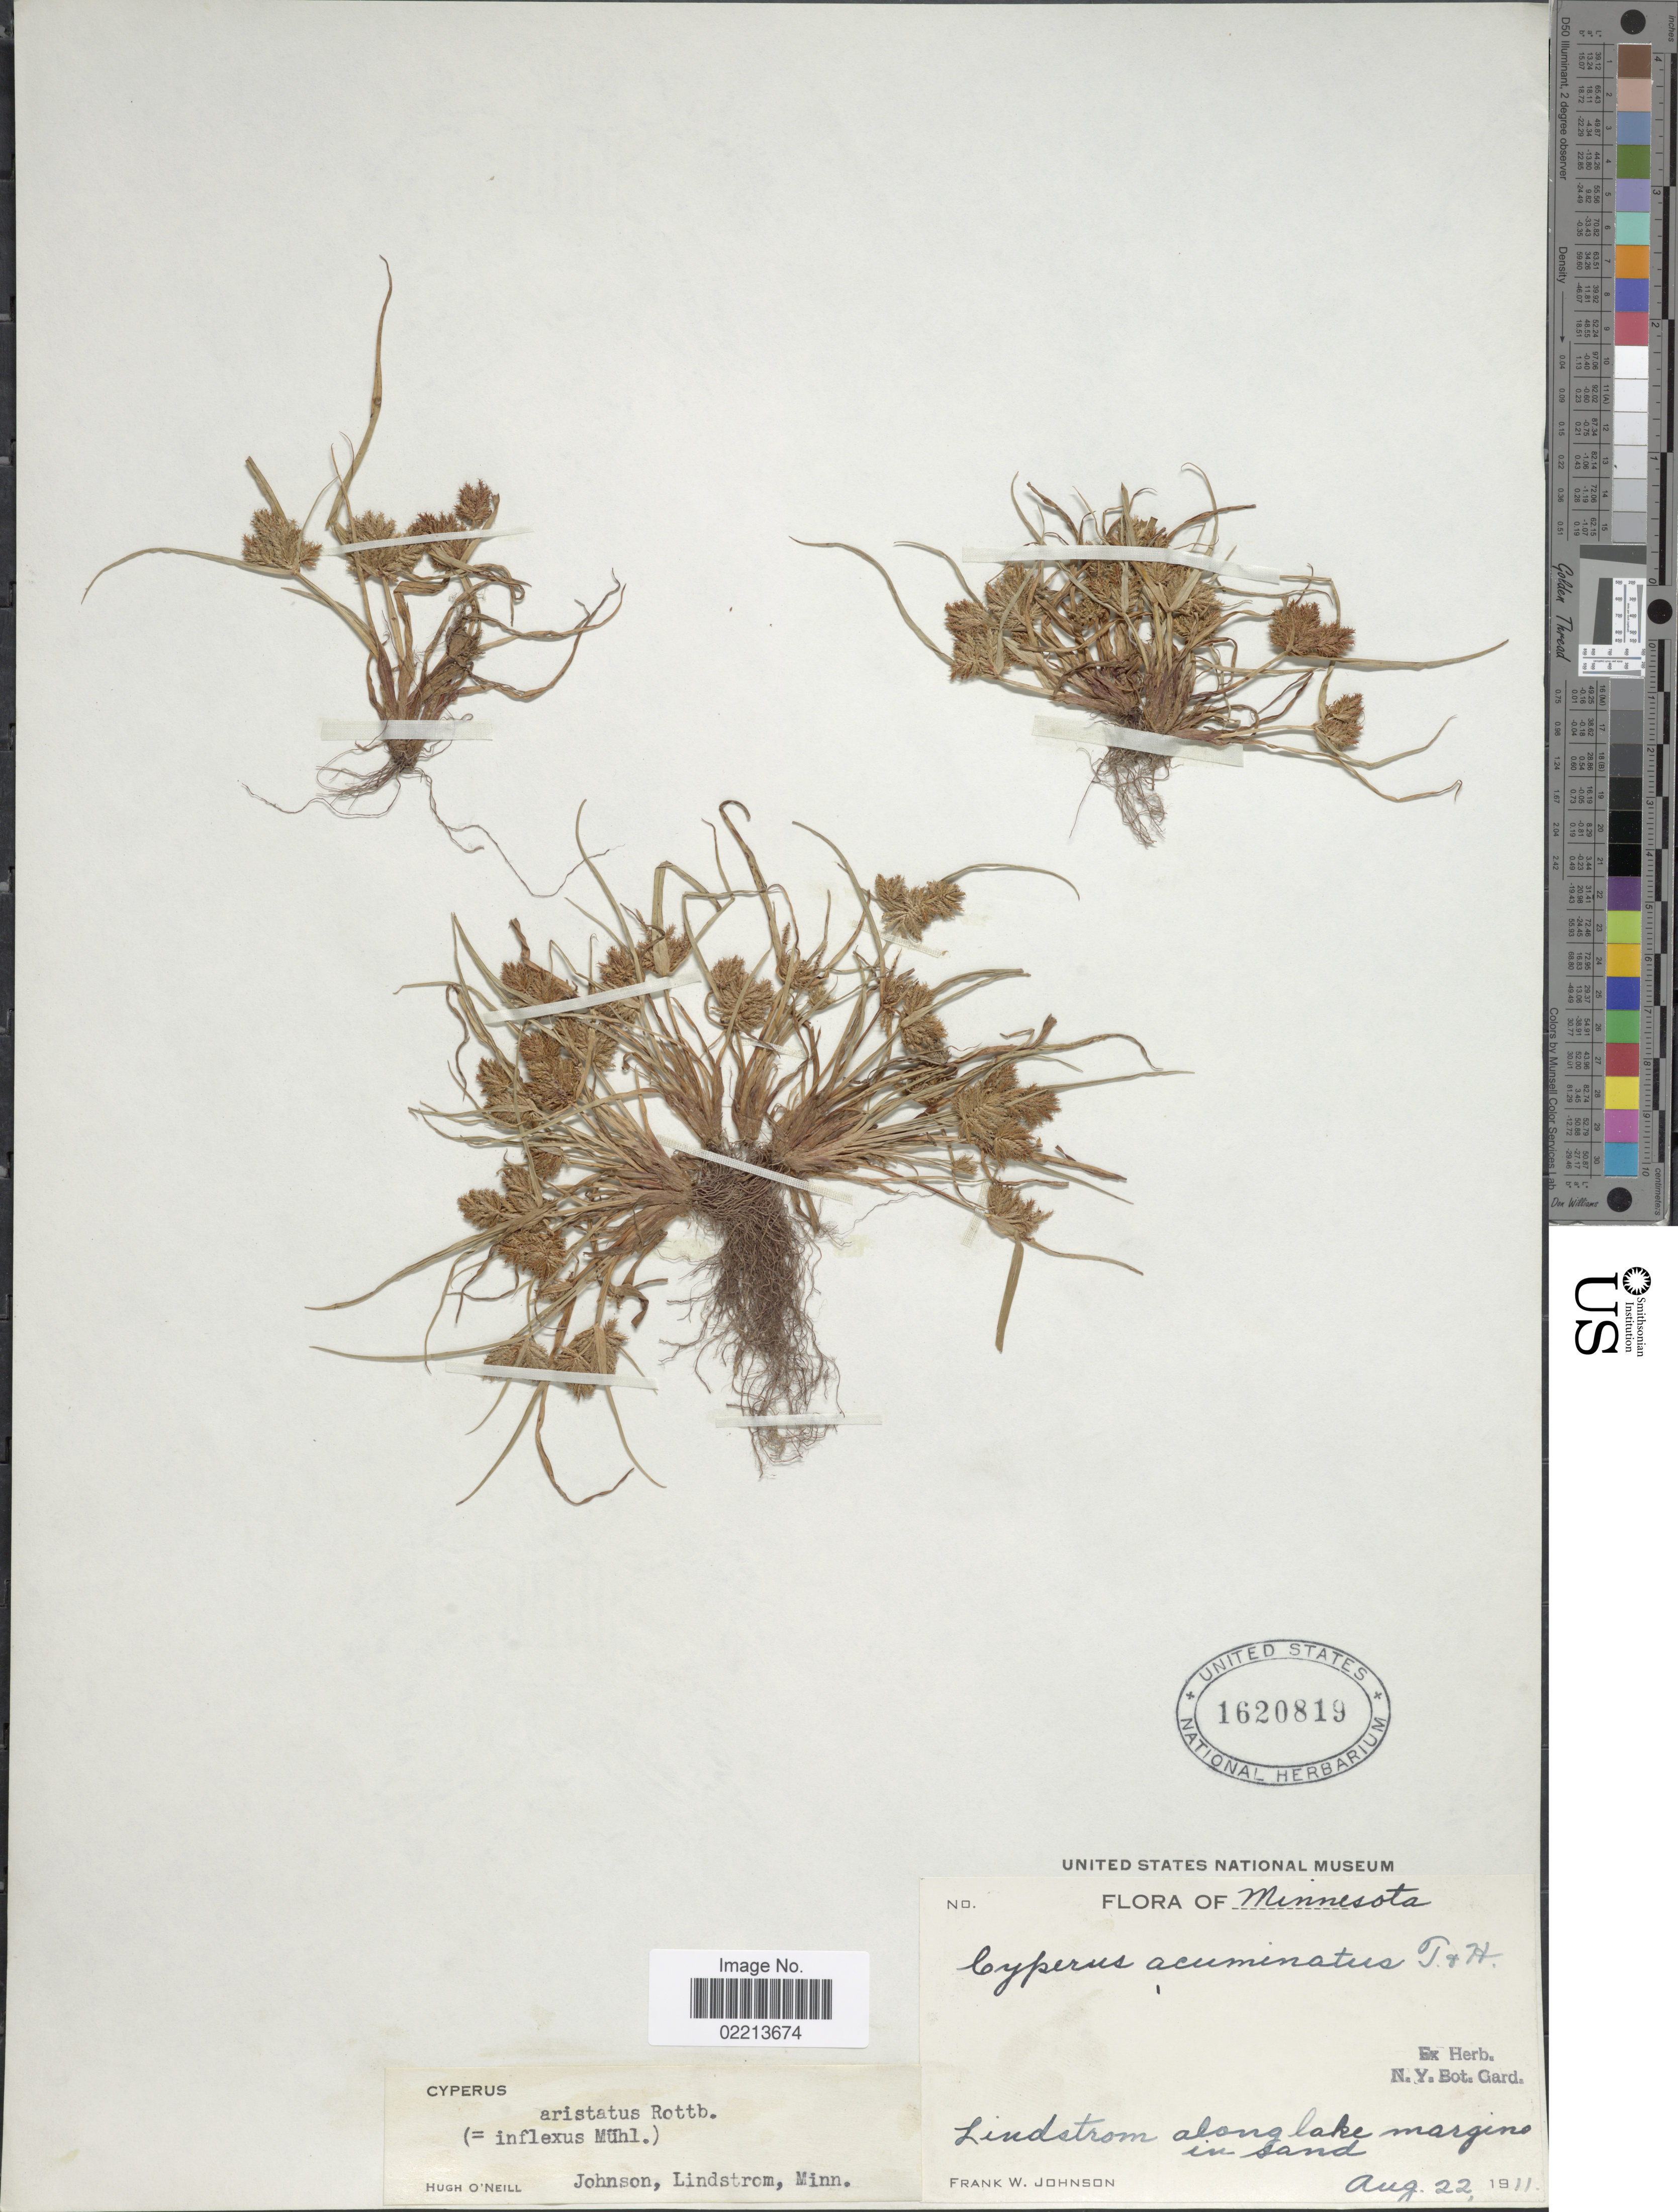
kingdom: Plantae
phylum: Tracheophyta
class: Liliopsida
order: Poales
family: Cyperaceae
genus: Cyperus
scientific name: Cyperus squarrosus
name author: L.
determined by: Strong, Mark T., (BOT), Smithsonian Institution - National Museum of Natural History (UNITED STATES)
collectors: F. W. Johnson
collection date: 1911-08-22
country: United States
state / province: Minnesota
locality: Lindstrom along lake margins in sand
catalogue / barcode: US 1620819